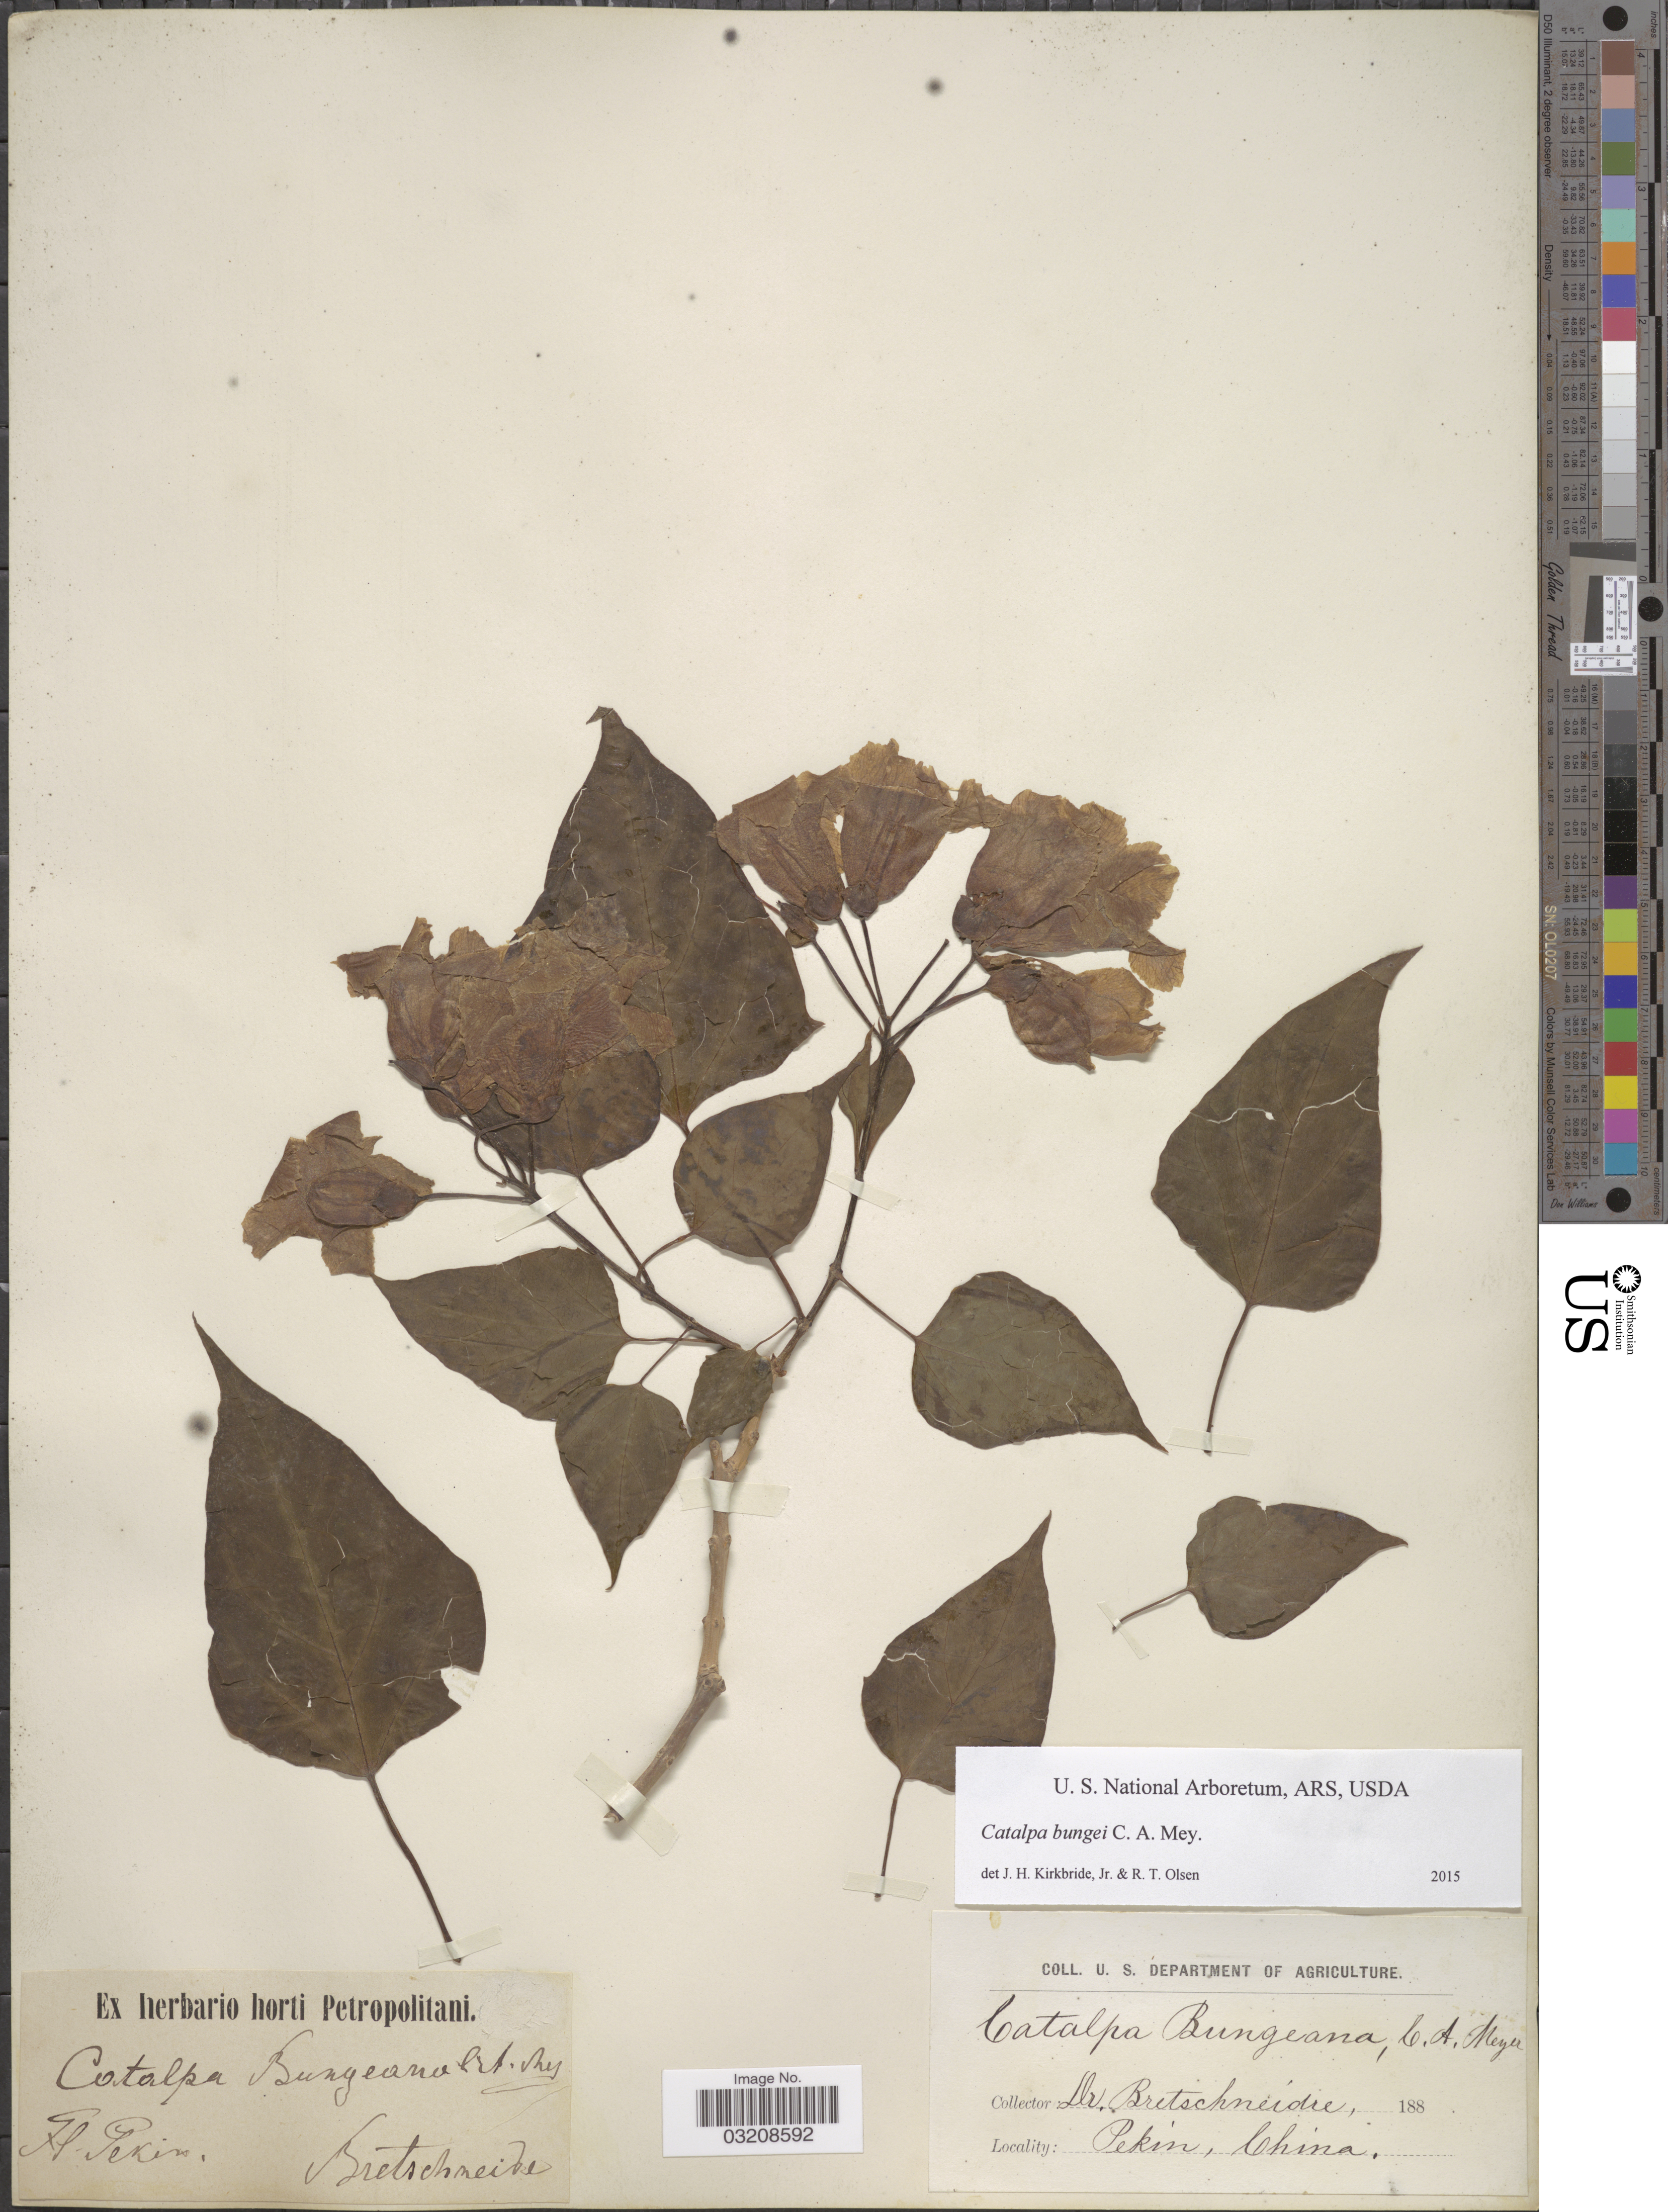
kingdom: Plantae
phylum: Tracheophyta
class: Magnoliopsida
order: Lamiales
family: Bignoniaceae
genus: Catalpa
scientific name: Catalpa bungei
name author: C.A. Mey.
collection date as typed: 188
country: China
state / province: Beijing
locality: Pekin.